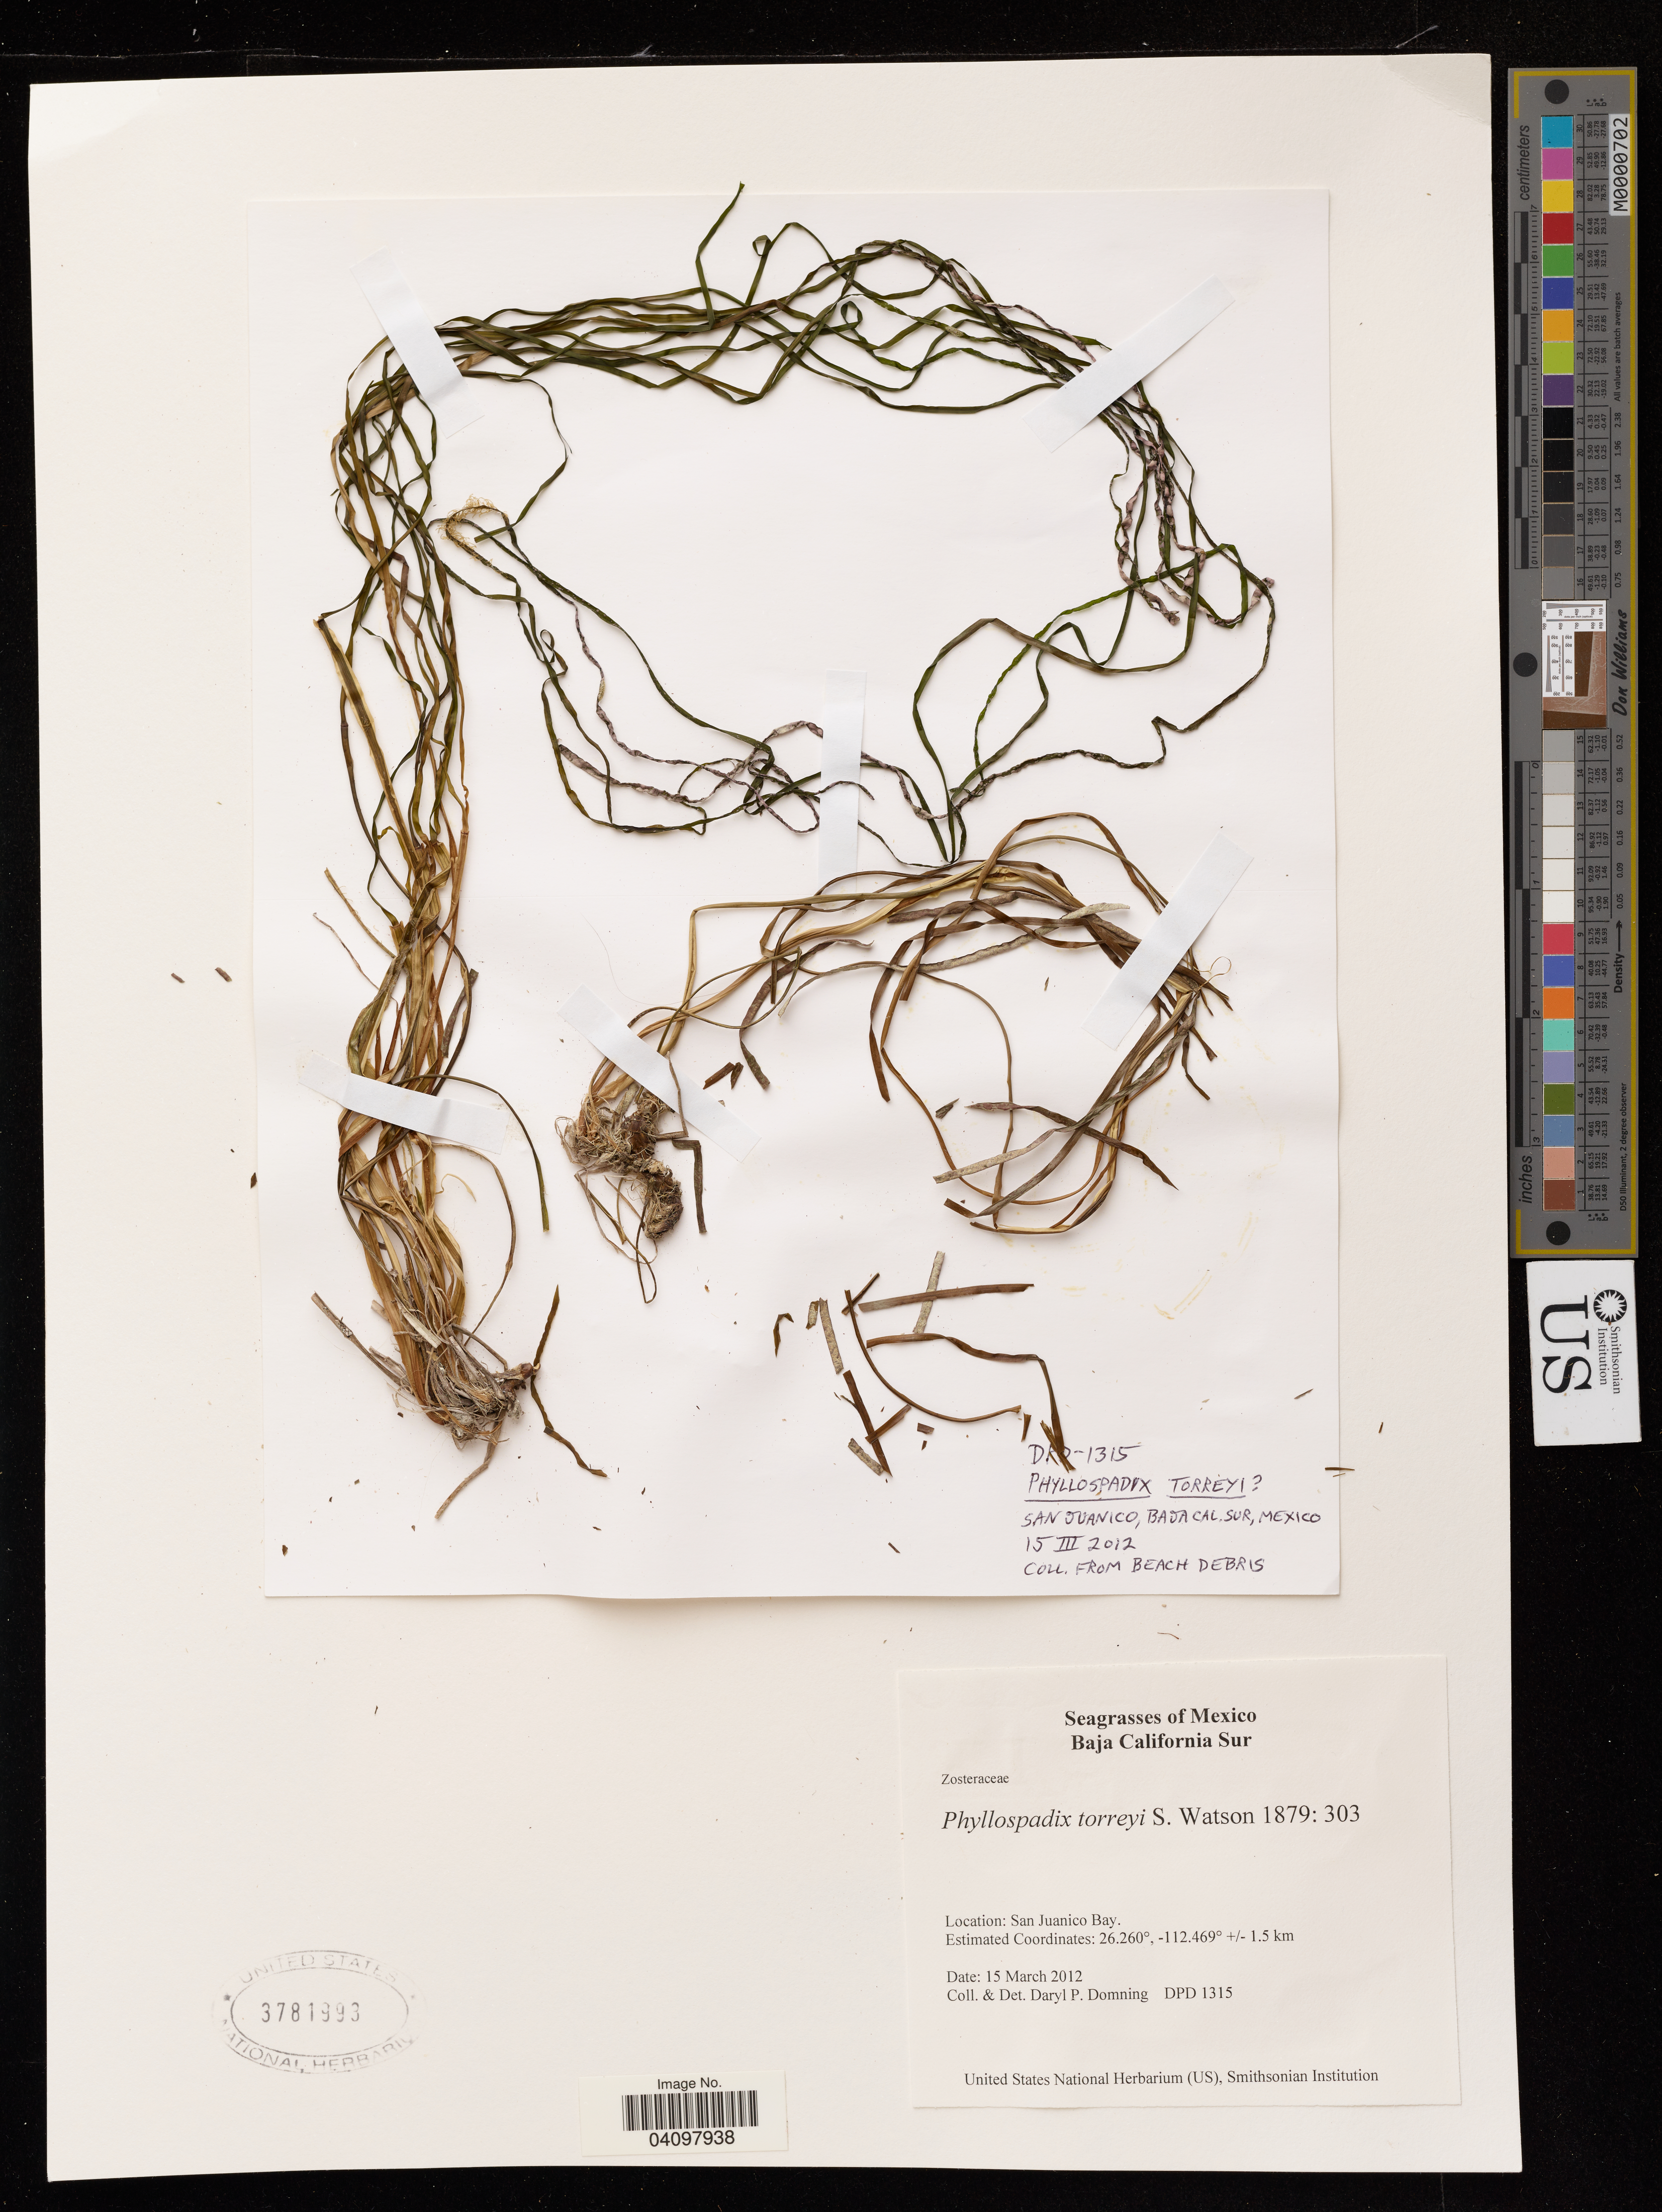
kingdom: Plantae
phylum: Tracheophyta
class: Liliopsida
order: Alismatales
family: Zosteraceae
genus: Phyllospadix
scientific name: Phyllospadix torreyi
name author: S. Watson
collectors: D. Domning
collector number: DPD 1315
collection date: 2012-03-15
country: Mexico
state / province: Baja California Sur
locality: San Juanico Bay. +/- 1.5 km.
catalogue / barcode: US 3781993